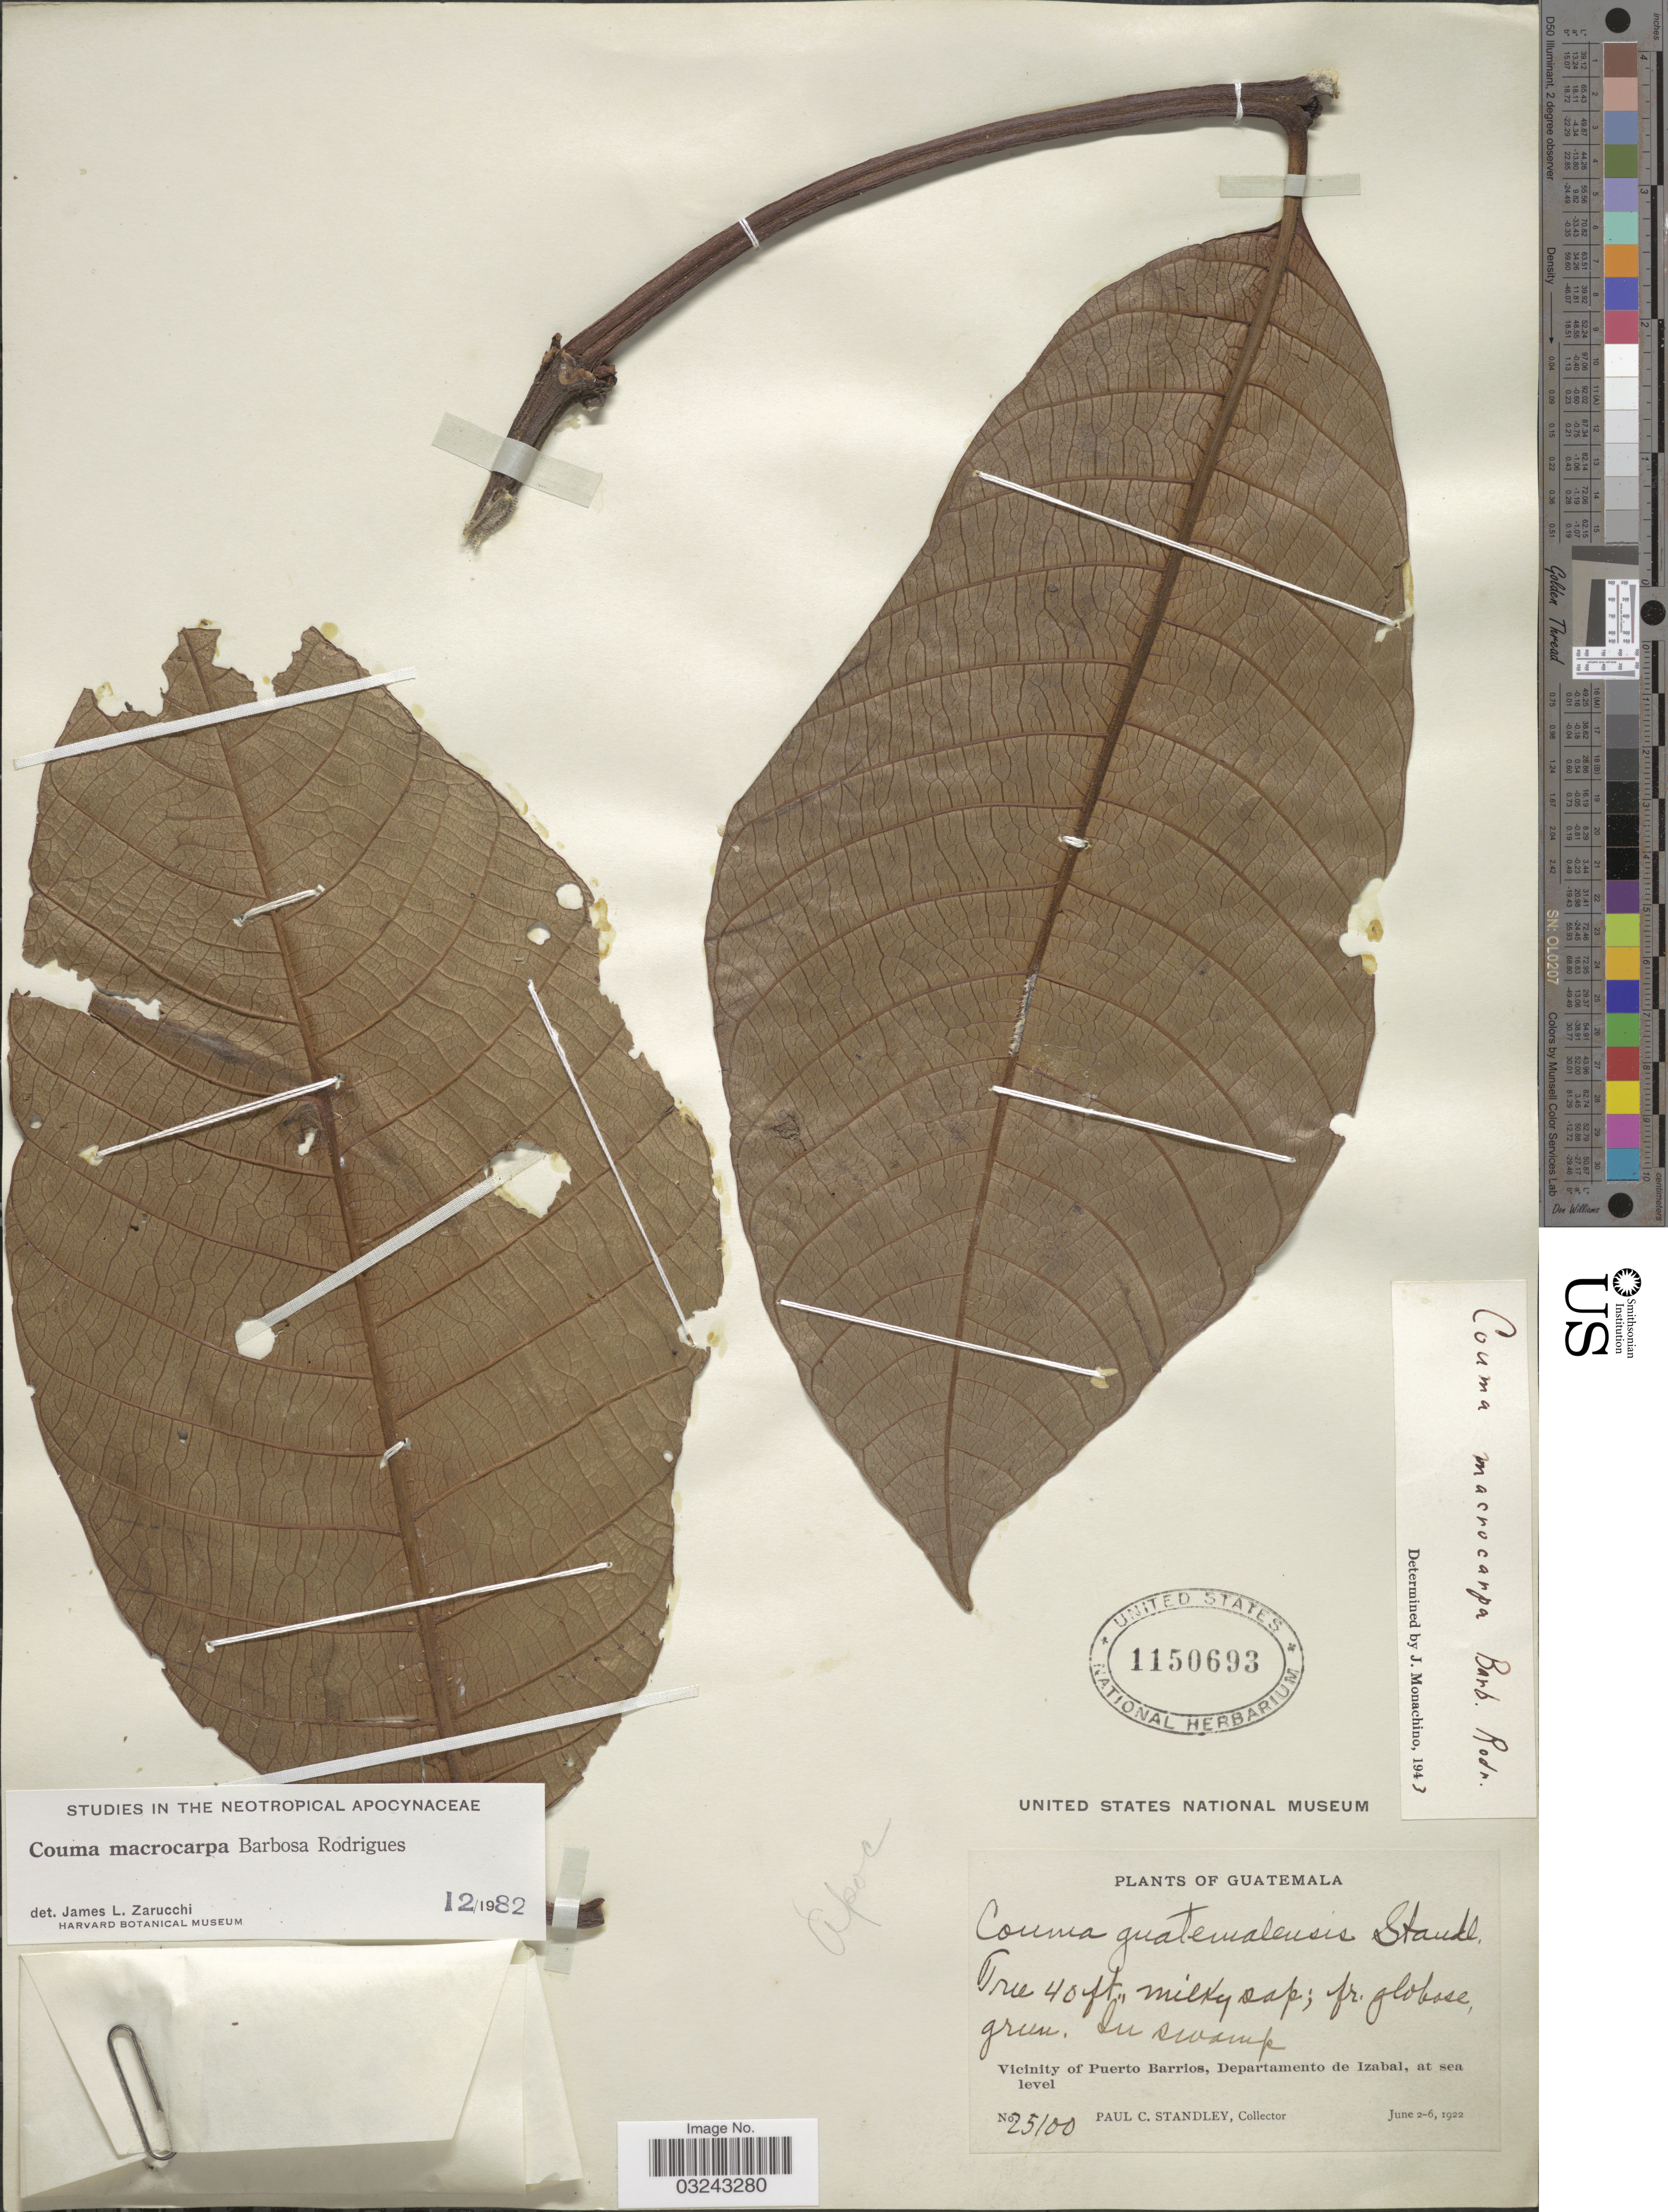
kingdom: Plantae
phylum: Tracheophyta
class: Magnoliopsida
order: Gentianales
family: Apocynaceae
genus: Couma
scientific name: Couma macrocarpa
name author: Barb. Rodr.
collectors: P. C. Standley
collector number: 25100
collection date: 1922-06-02/1922-06-06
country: Guatemala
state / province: Izabal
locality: Vicinity of Puerto Barrios, Departamento de Izabal.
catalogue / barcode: US 1150693